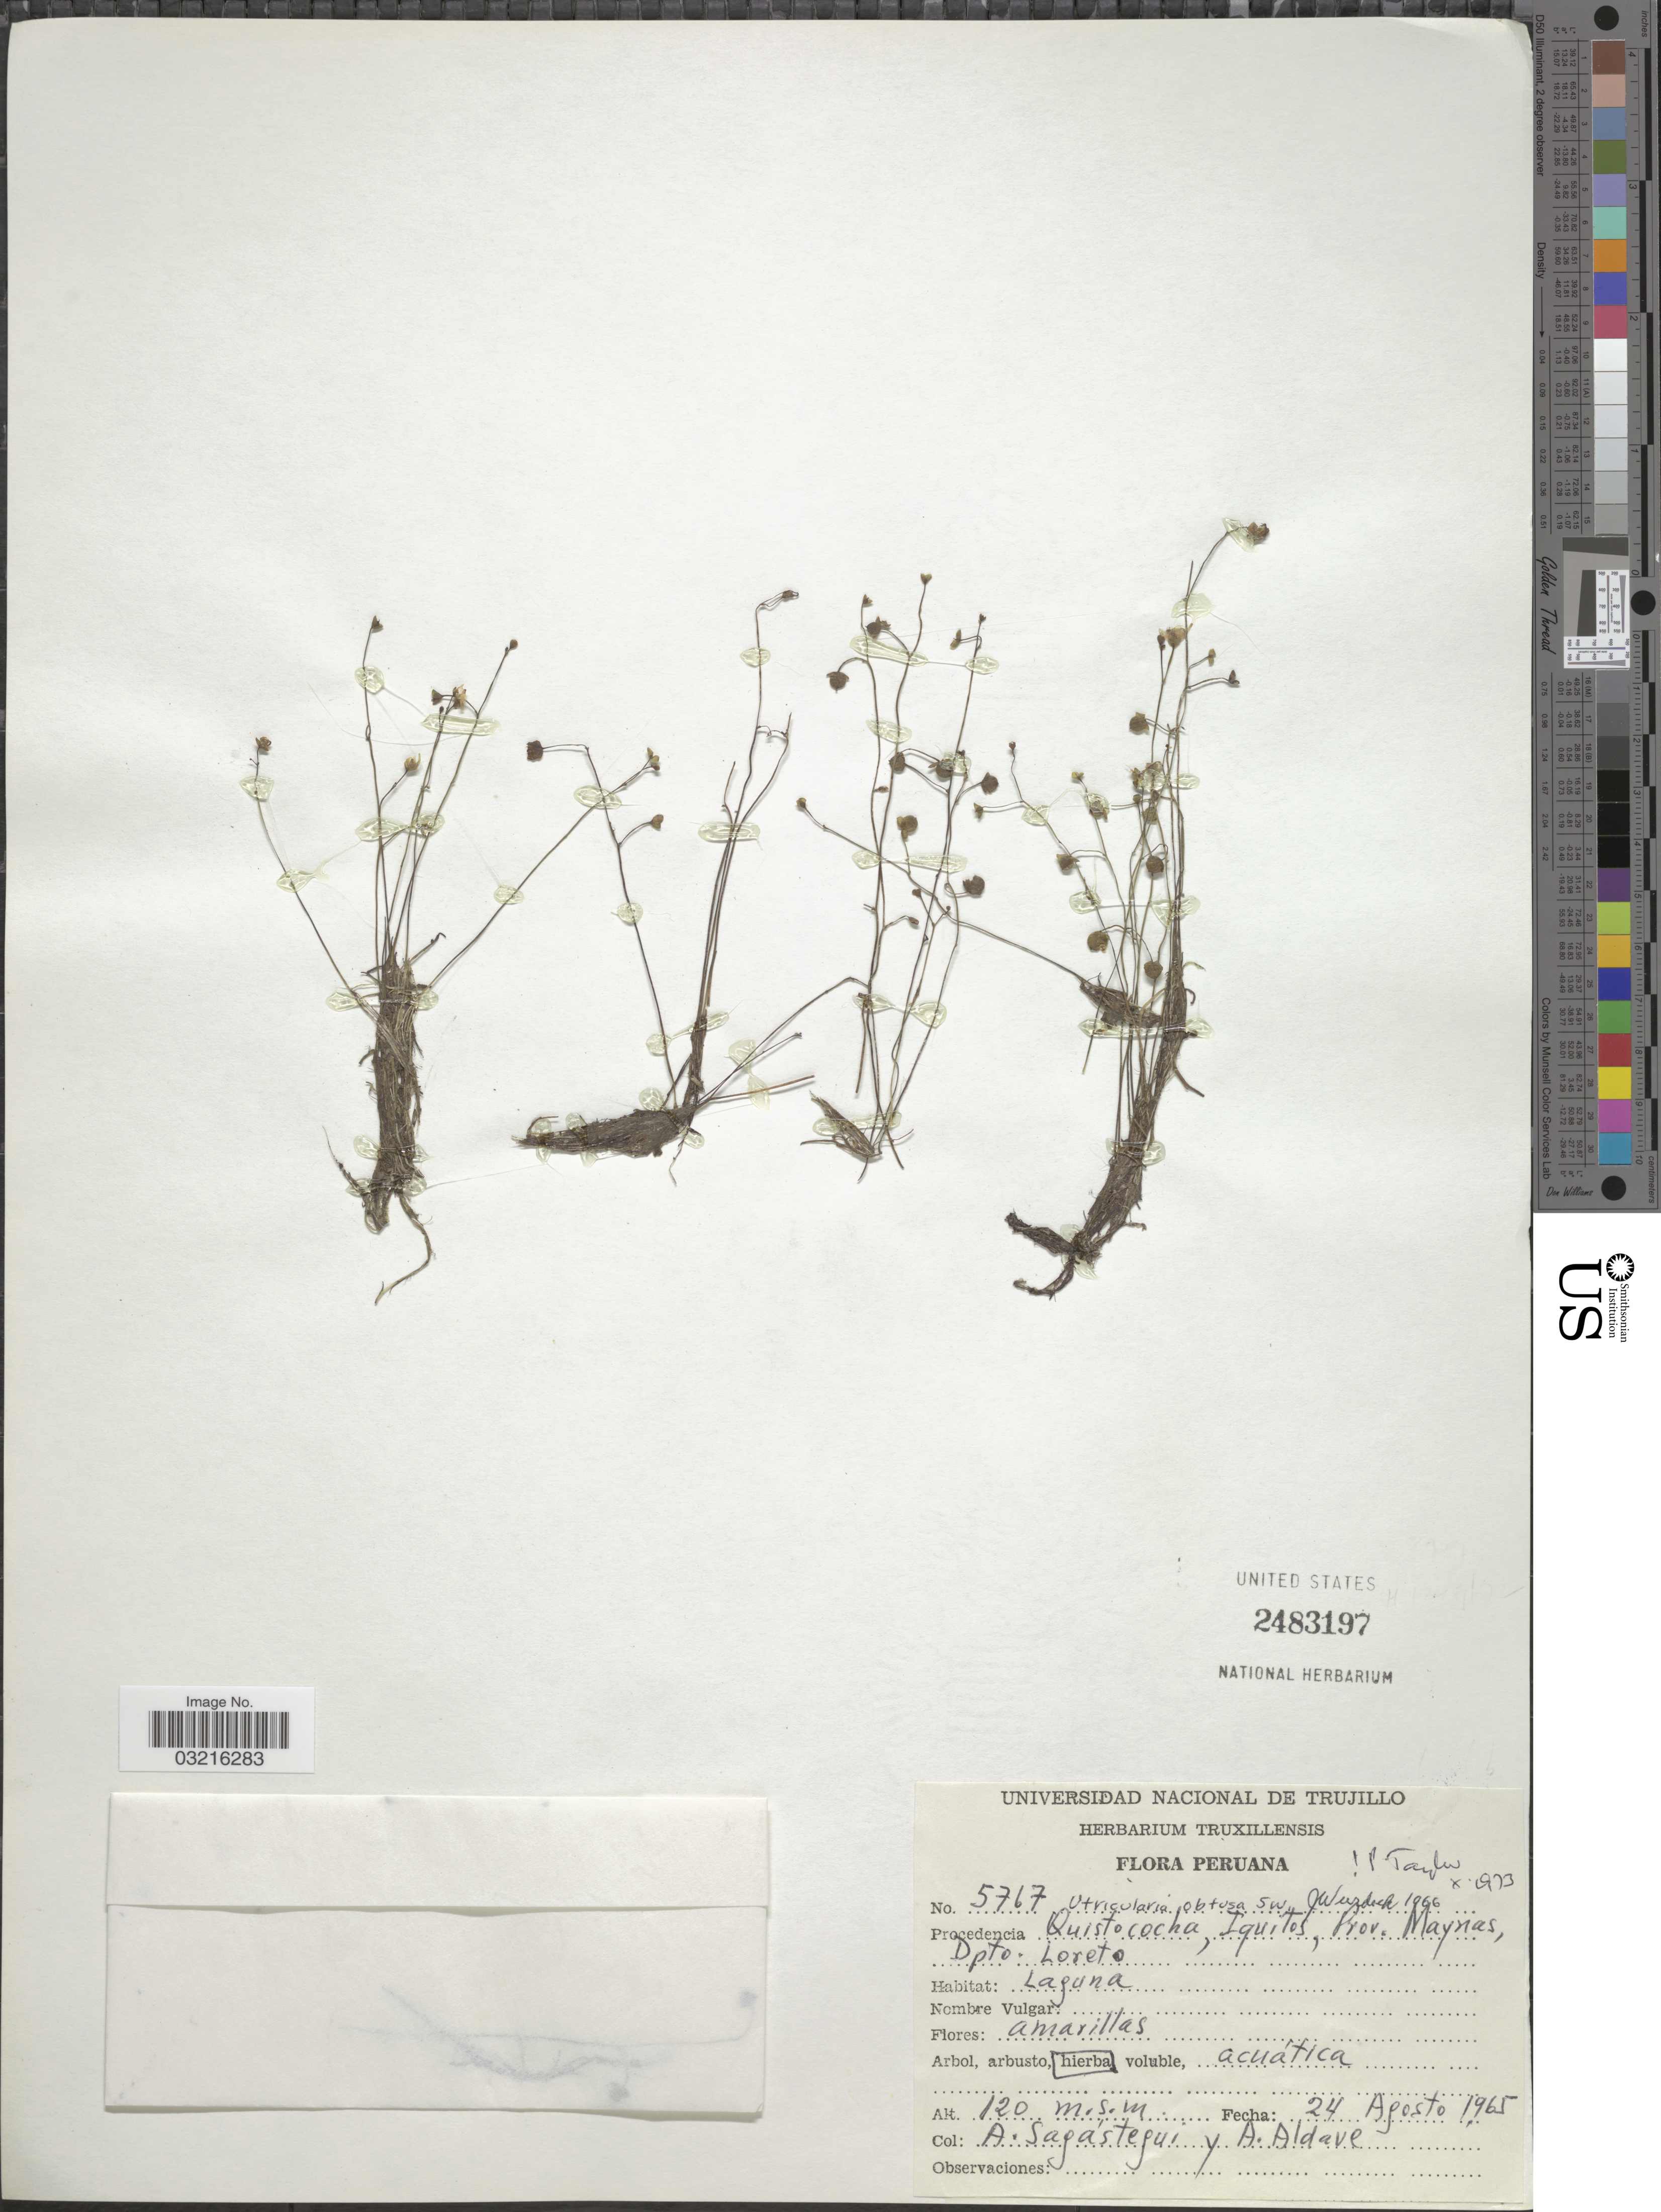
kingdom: Plantae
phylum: Tracheophyta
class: Magnoliopsida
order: Lamiales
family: Lentibulariaceae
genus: Utricularia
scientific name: Utricularia gibba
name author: L.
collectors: A. Sagastegui & A. Aldave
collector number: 5767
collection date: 1965-08-24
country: Peru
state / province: Loreto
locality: Quistococha, Iquitos, Prov. Maynas, Dpto. Loreto.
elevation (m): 120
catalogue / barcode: US 2483197